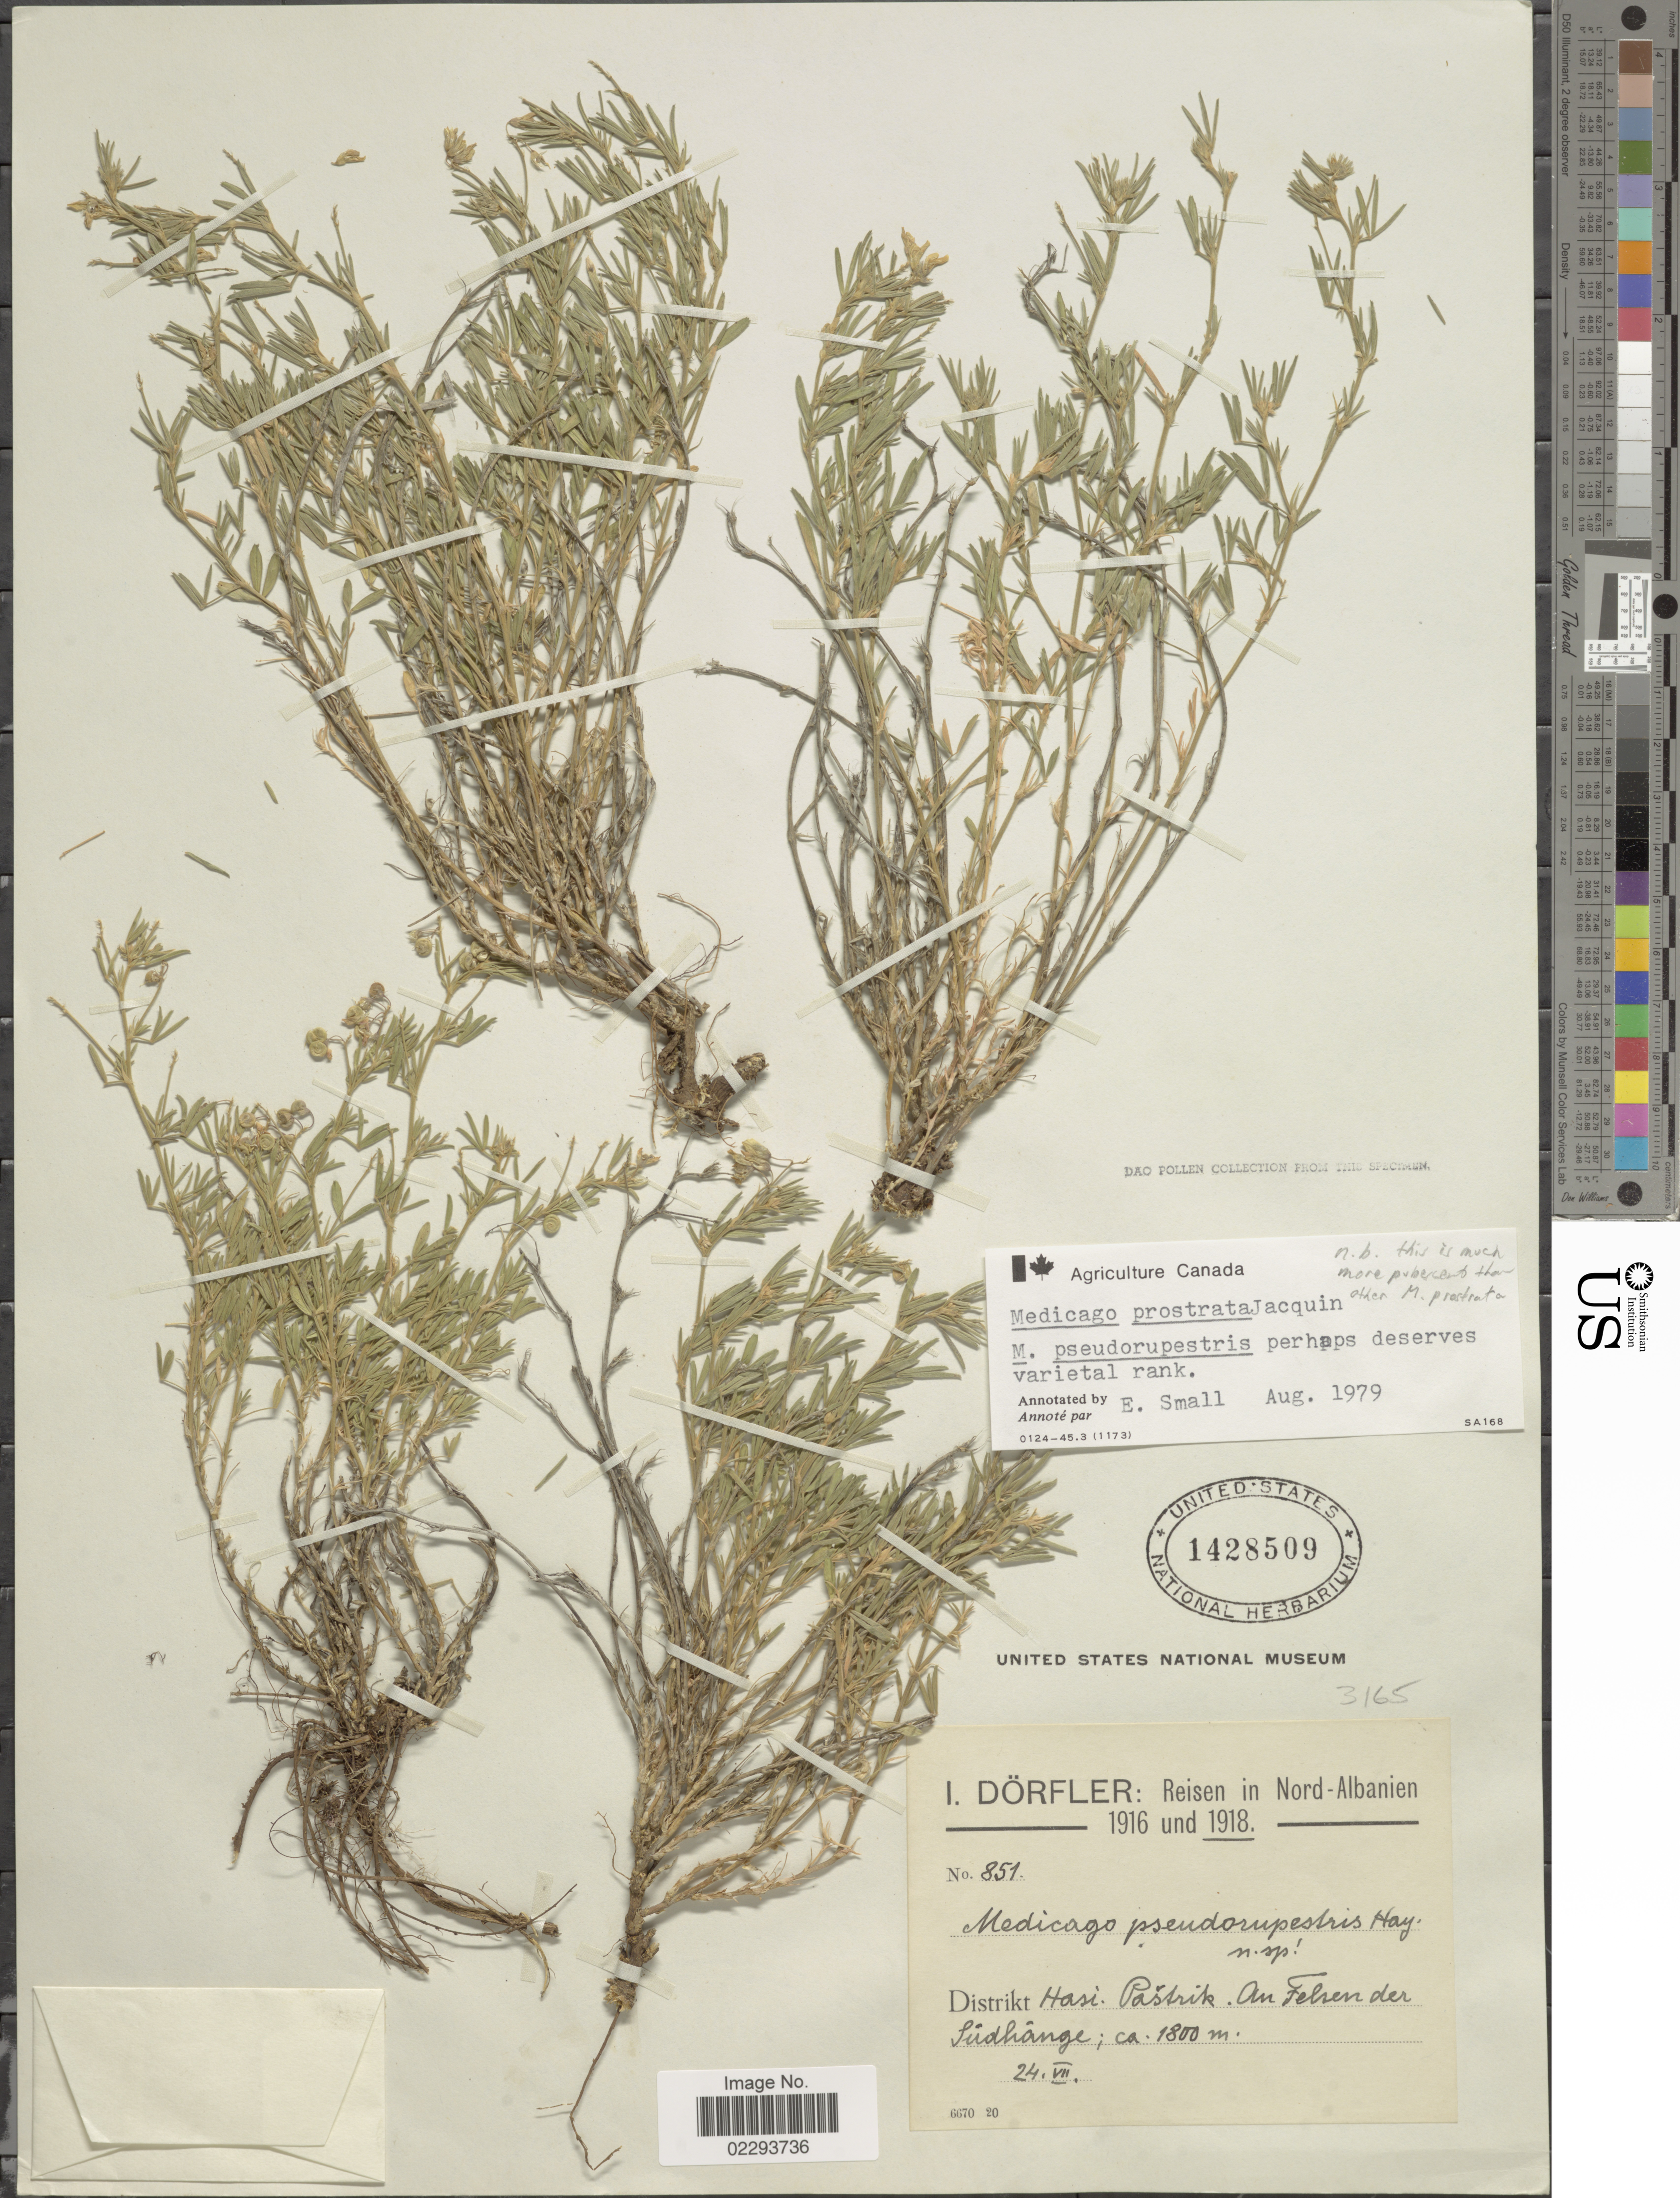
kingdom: Plantae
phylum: Tracheophyta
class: Magnoliopsida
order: Fabales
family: Fabaceae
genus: Medicago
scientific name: Medicago prostrata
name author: Jacq.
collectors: I. Dörfler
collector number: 851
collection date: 1916-07-24/1918-07-24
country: Albania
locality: Nord-Albanien, Distrikt hasi, Pastrik, An Felsen der Sudhange.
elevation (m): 1800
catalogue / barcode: US 1428509